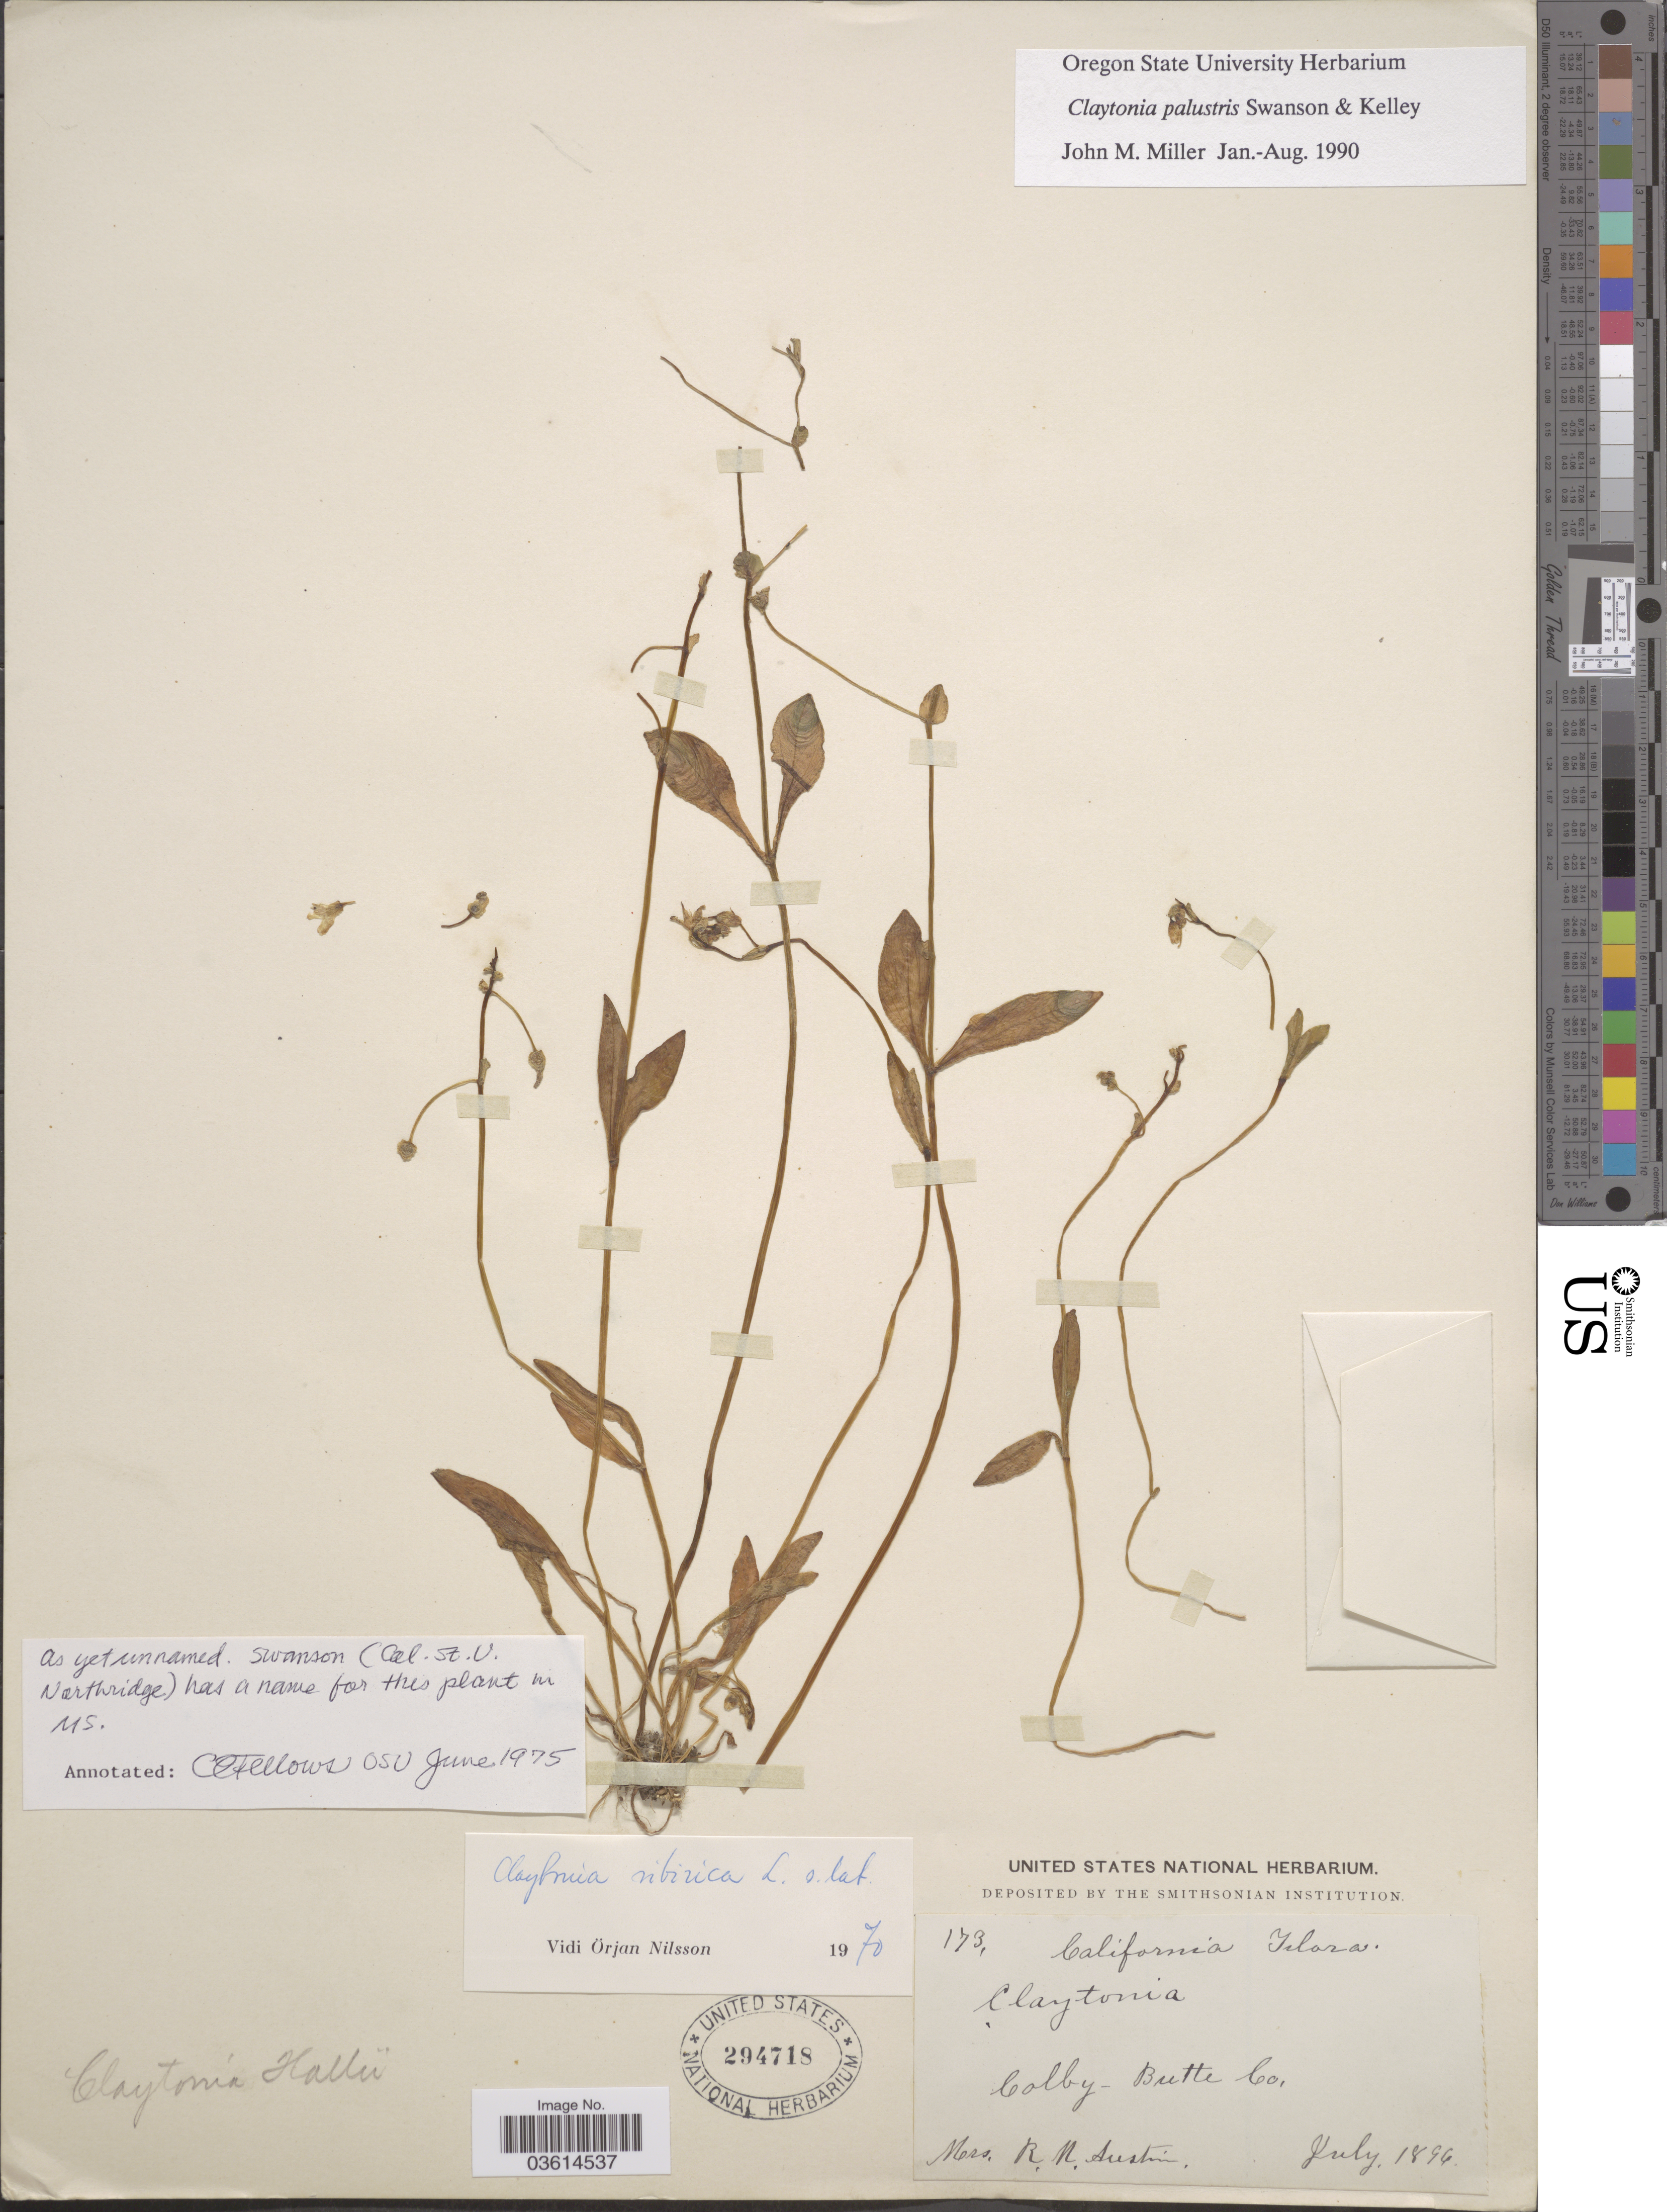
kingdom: Plantae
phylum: Tracheophyta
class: Magnoliopsida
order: Caryophyllales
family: Montiaceae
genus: Claytonia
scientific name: Claytonia palustris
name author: Swanson & Kelley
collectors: R. Austin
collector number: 173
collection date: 1896-07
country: United States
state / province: California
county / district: Butte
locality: Colby-Butte Co.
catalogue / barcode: US 294718